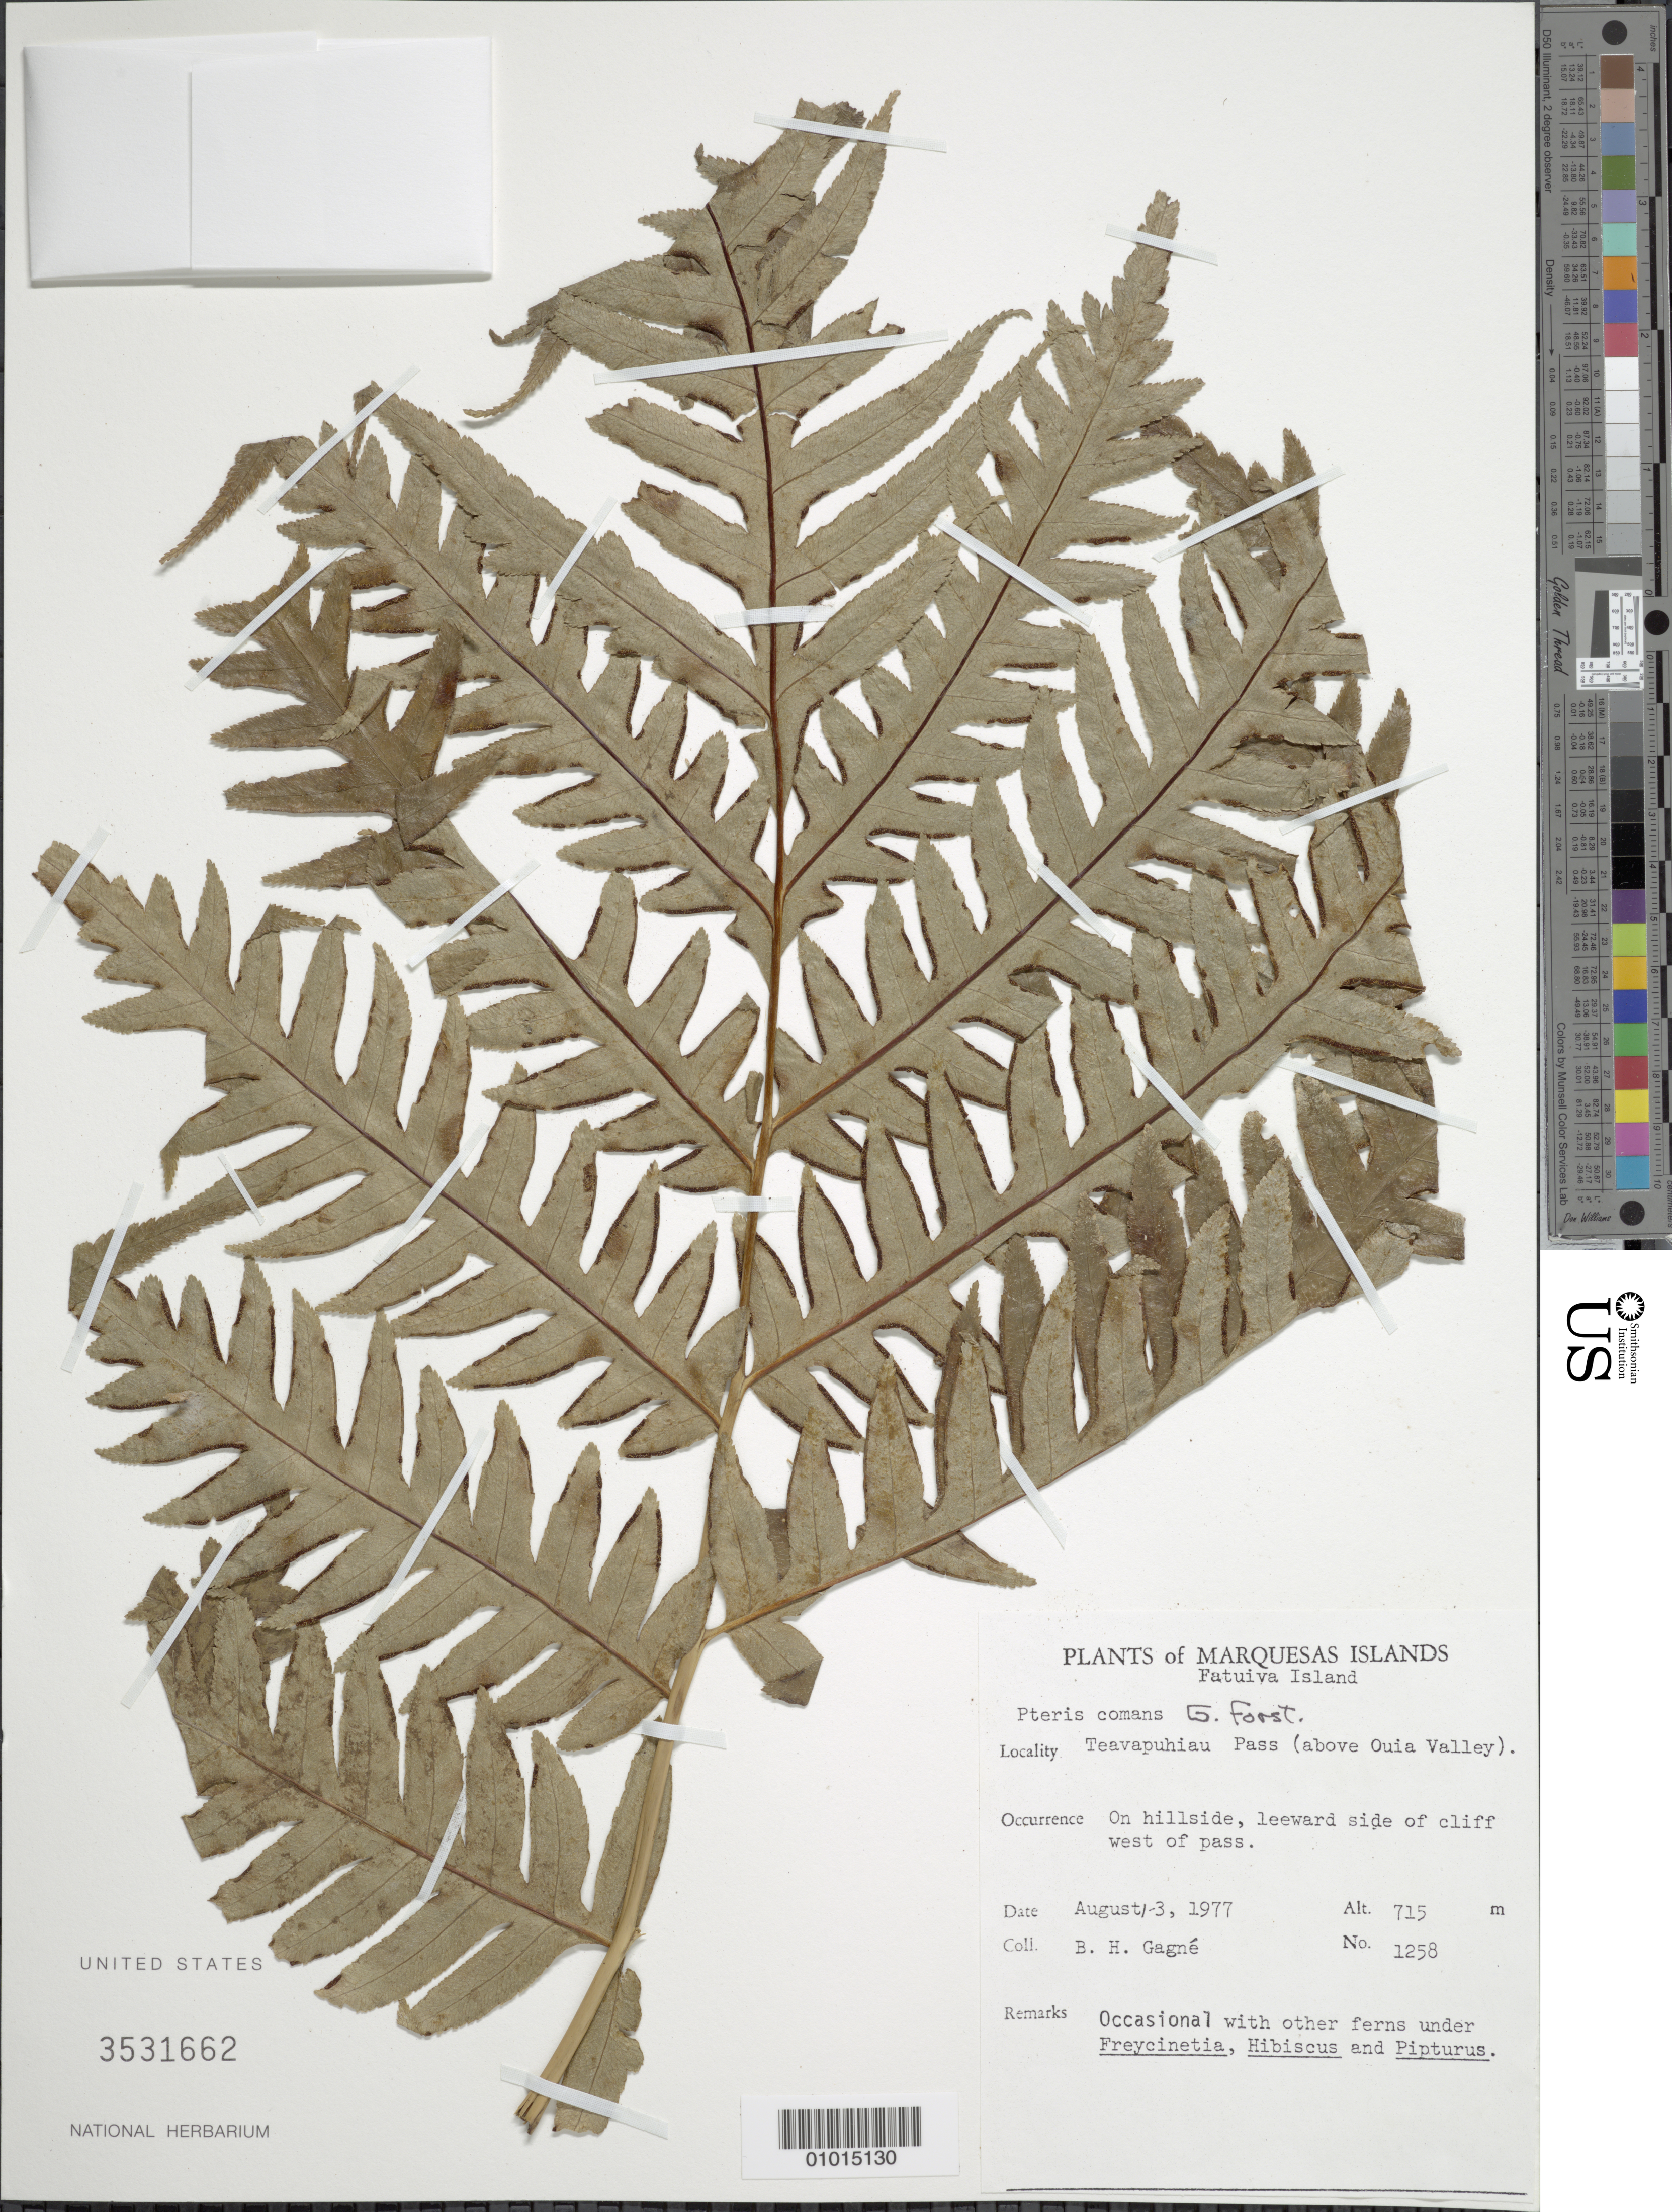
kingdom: Plantae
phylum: Tracheophyta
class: Polypodiopsida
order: Polypodiales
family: Pteridaceae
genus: Pteris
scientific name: Pteris comans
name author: G. Forst.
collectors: B. H. Gagné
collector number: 1258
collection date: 1977-08-01/1977-08-03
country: French Polynesia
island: Fatu Hiva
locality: Teavapuhiau Pass (above Ouia Valley)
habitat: On hillside, leeward side of cliff west of pass. Occasional with other ferns under Freycinetia, Hibiscus and Pipturus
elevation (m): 715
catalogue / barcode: US 3531662